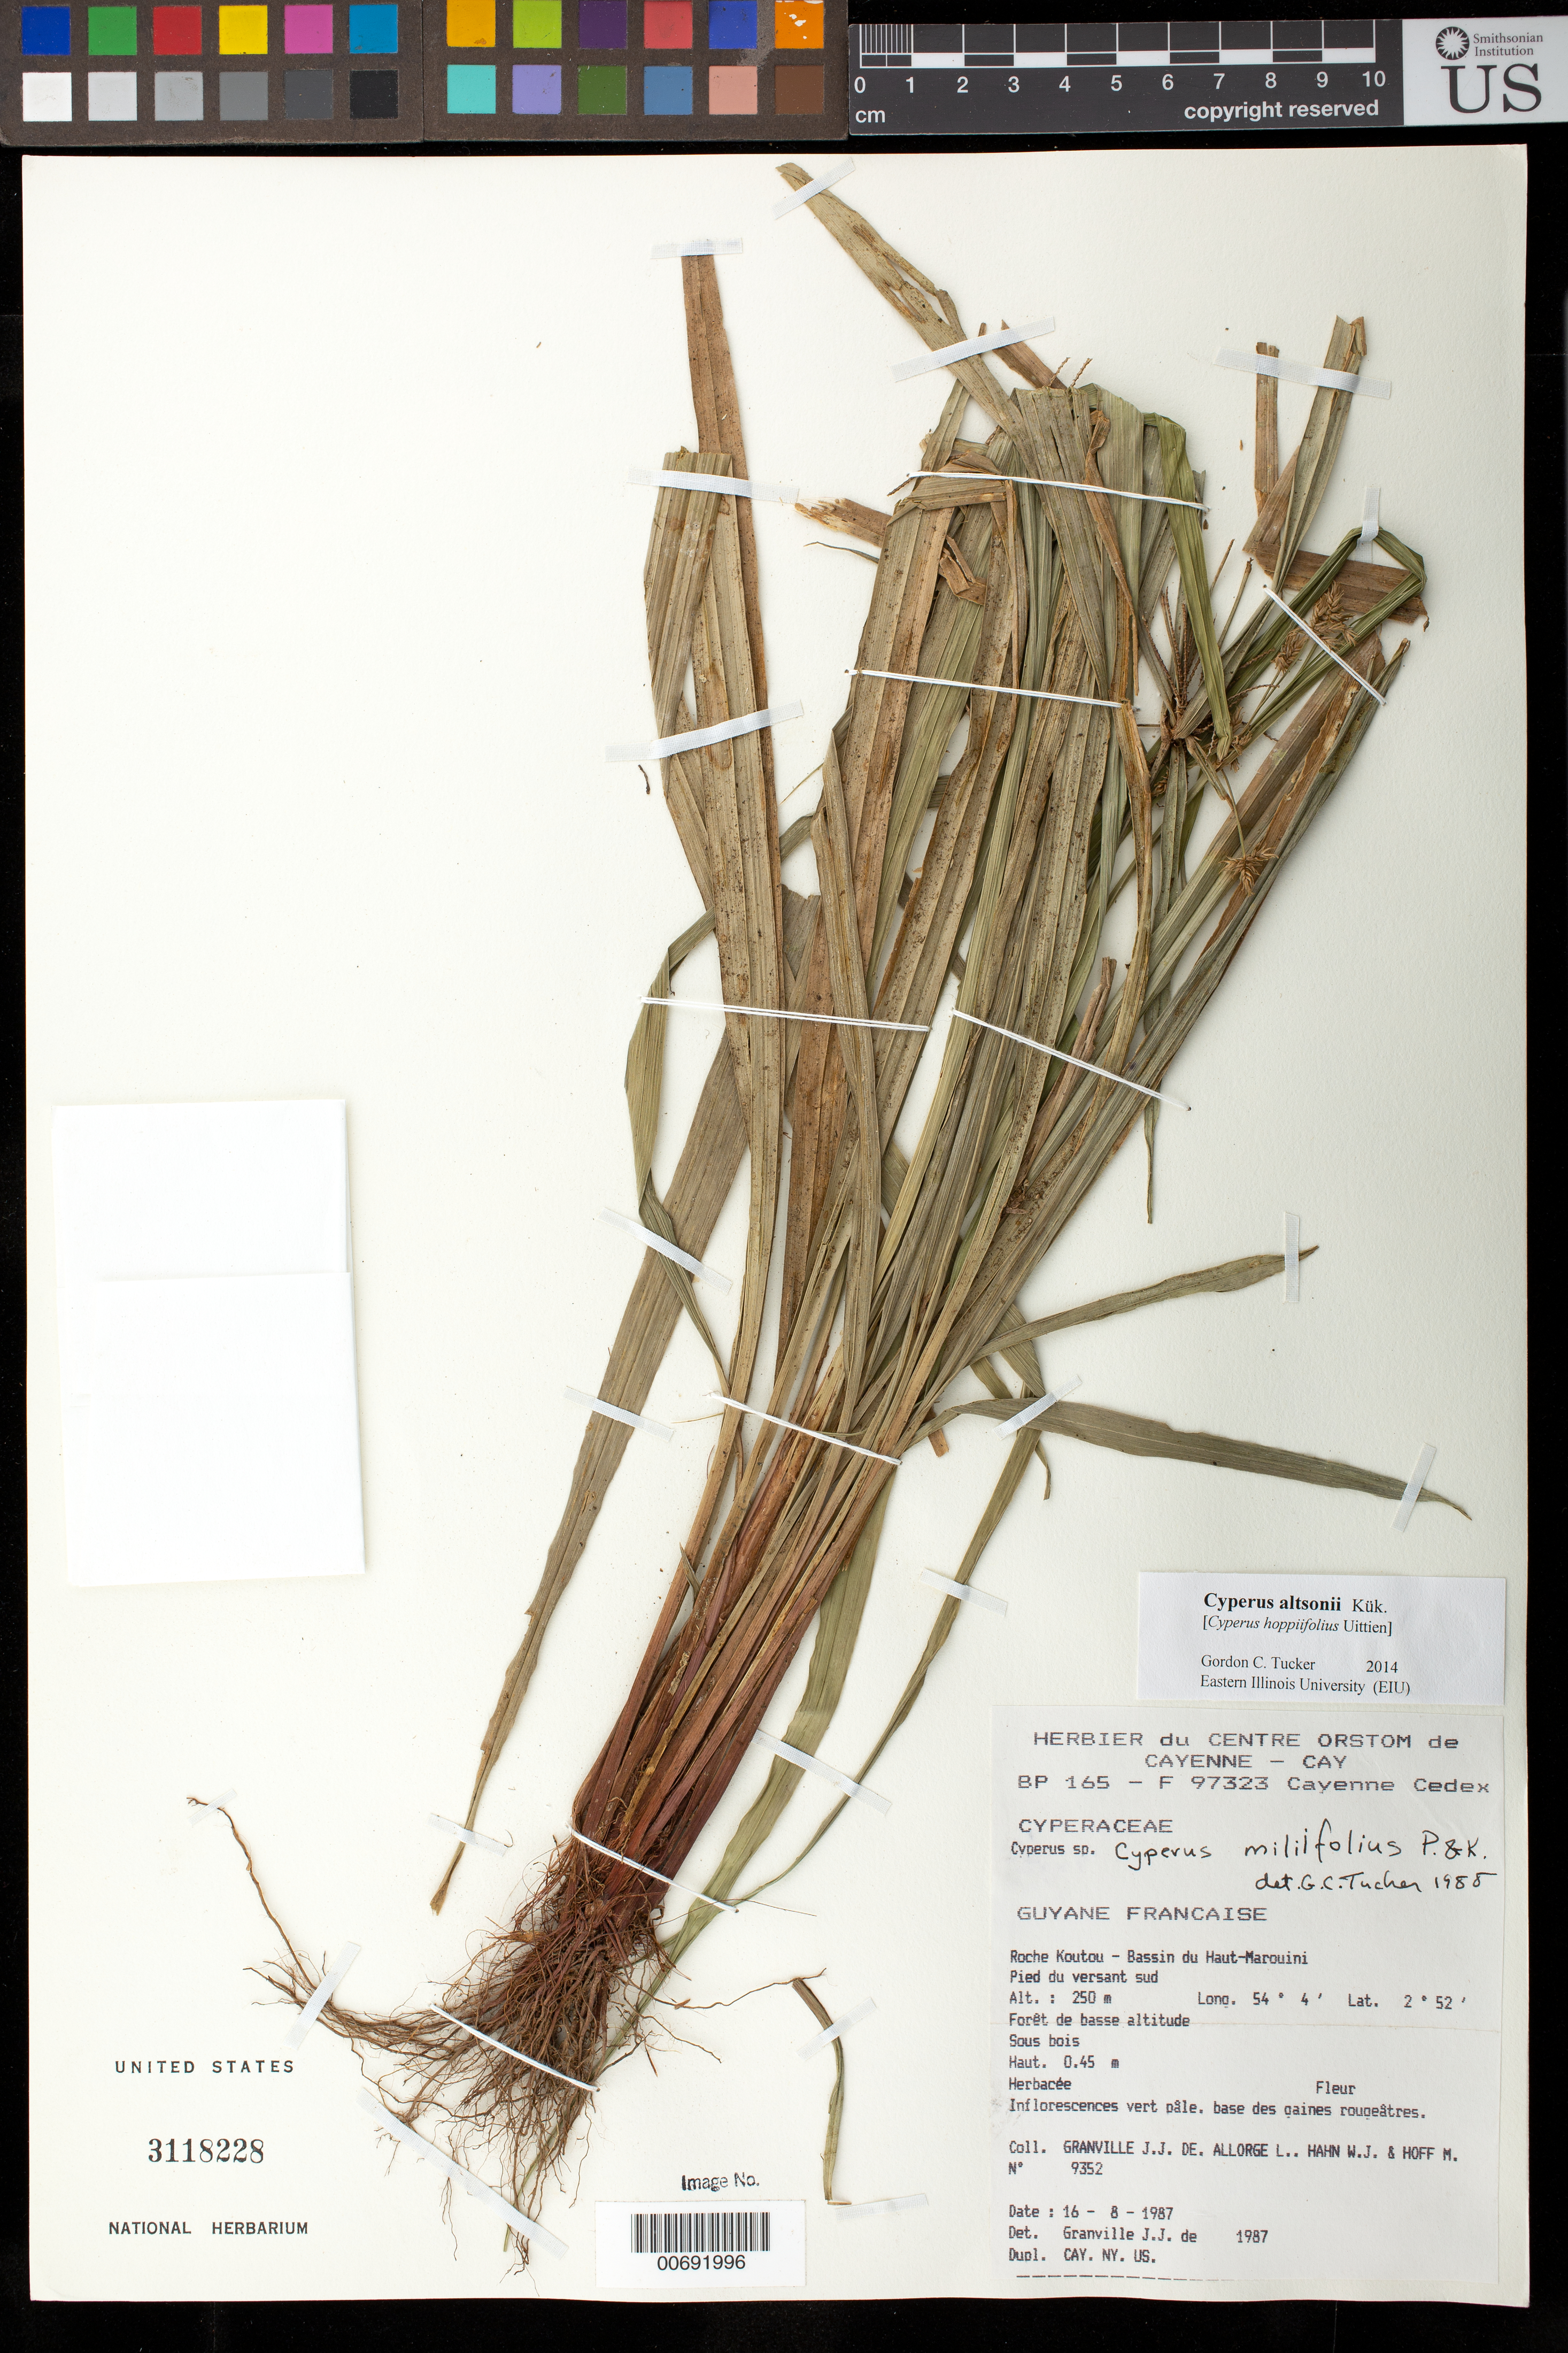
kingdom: Plantae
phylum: Tracheophyta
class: Liliopsida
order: Poales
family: Cyperaceae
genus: Cyperus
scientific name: Cyperus altsonii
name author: Kük.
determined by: Tucker, G. C.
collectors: J.-J. de Granville, L. Allorge, W. J. Hahn & M. Hoff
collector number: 9352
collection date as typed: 16-Aug-87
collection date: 1987-08-16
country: French Guiana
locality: Roche Koutou, Bassin du Haut-Marouini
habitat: Forêt de basse altitude;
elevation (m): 250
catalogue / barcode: US 3118228